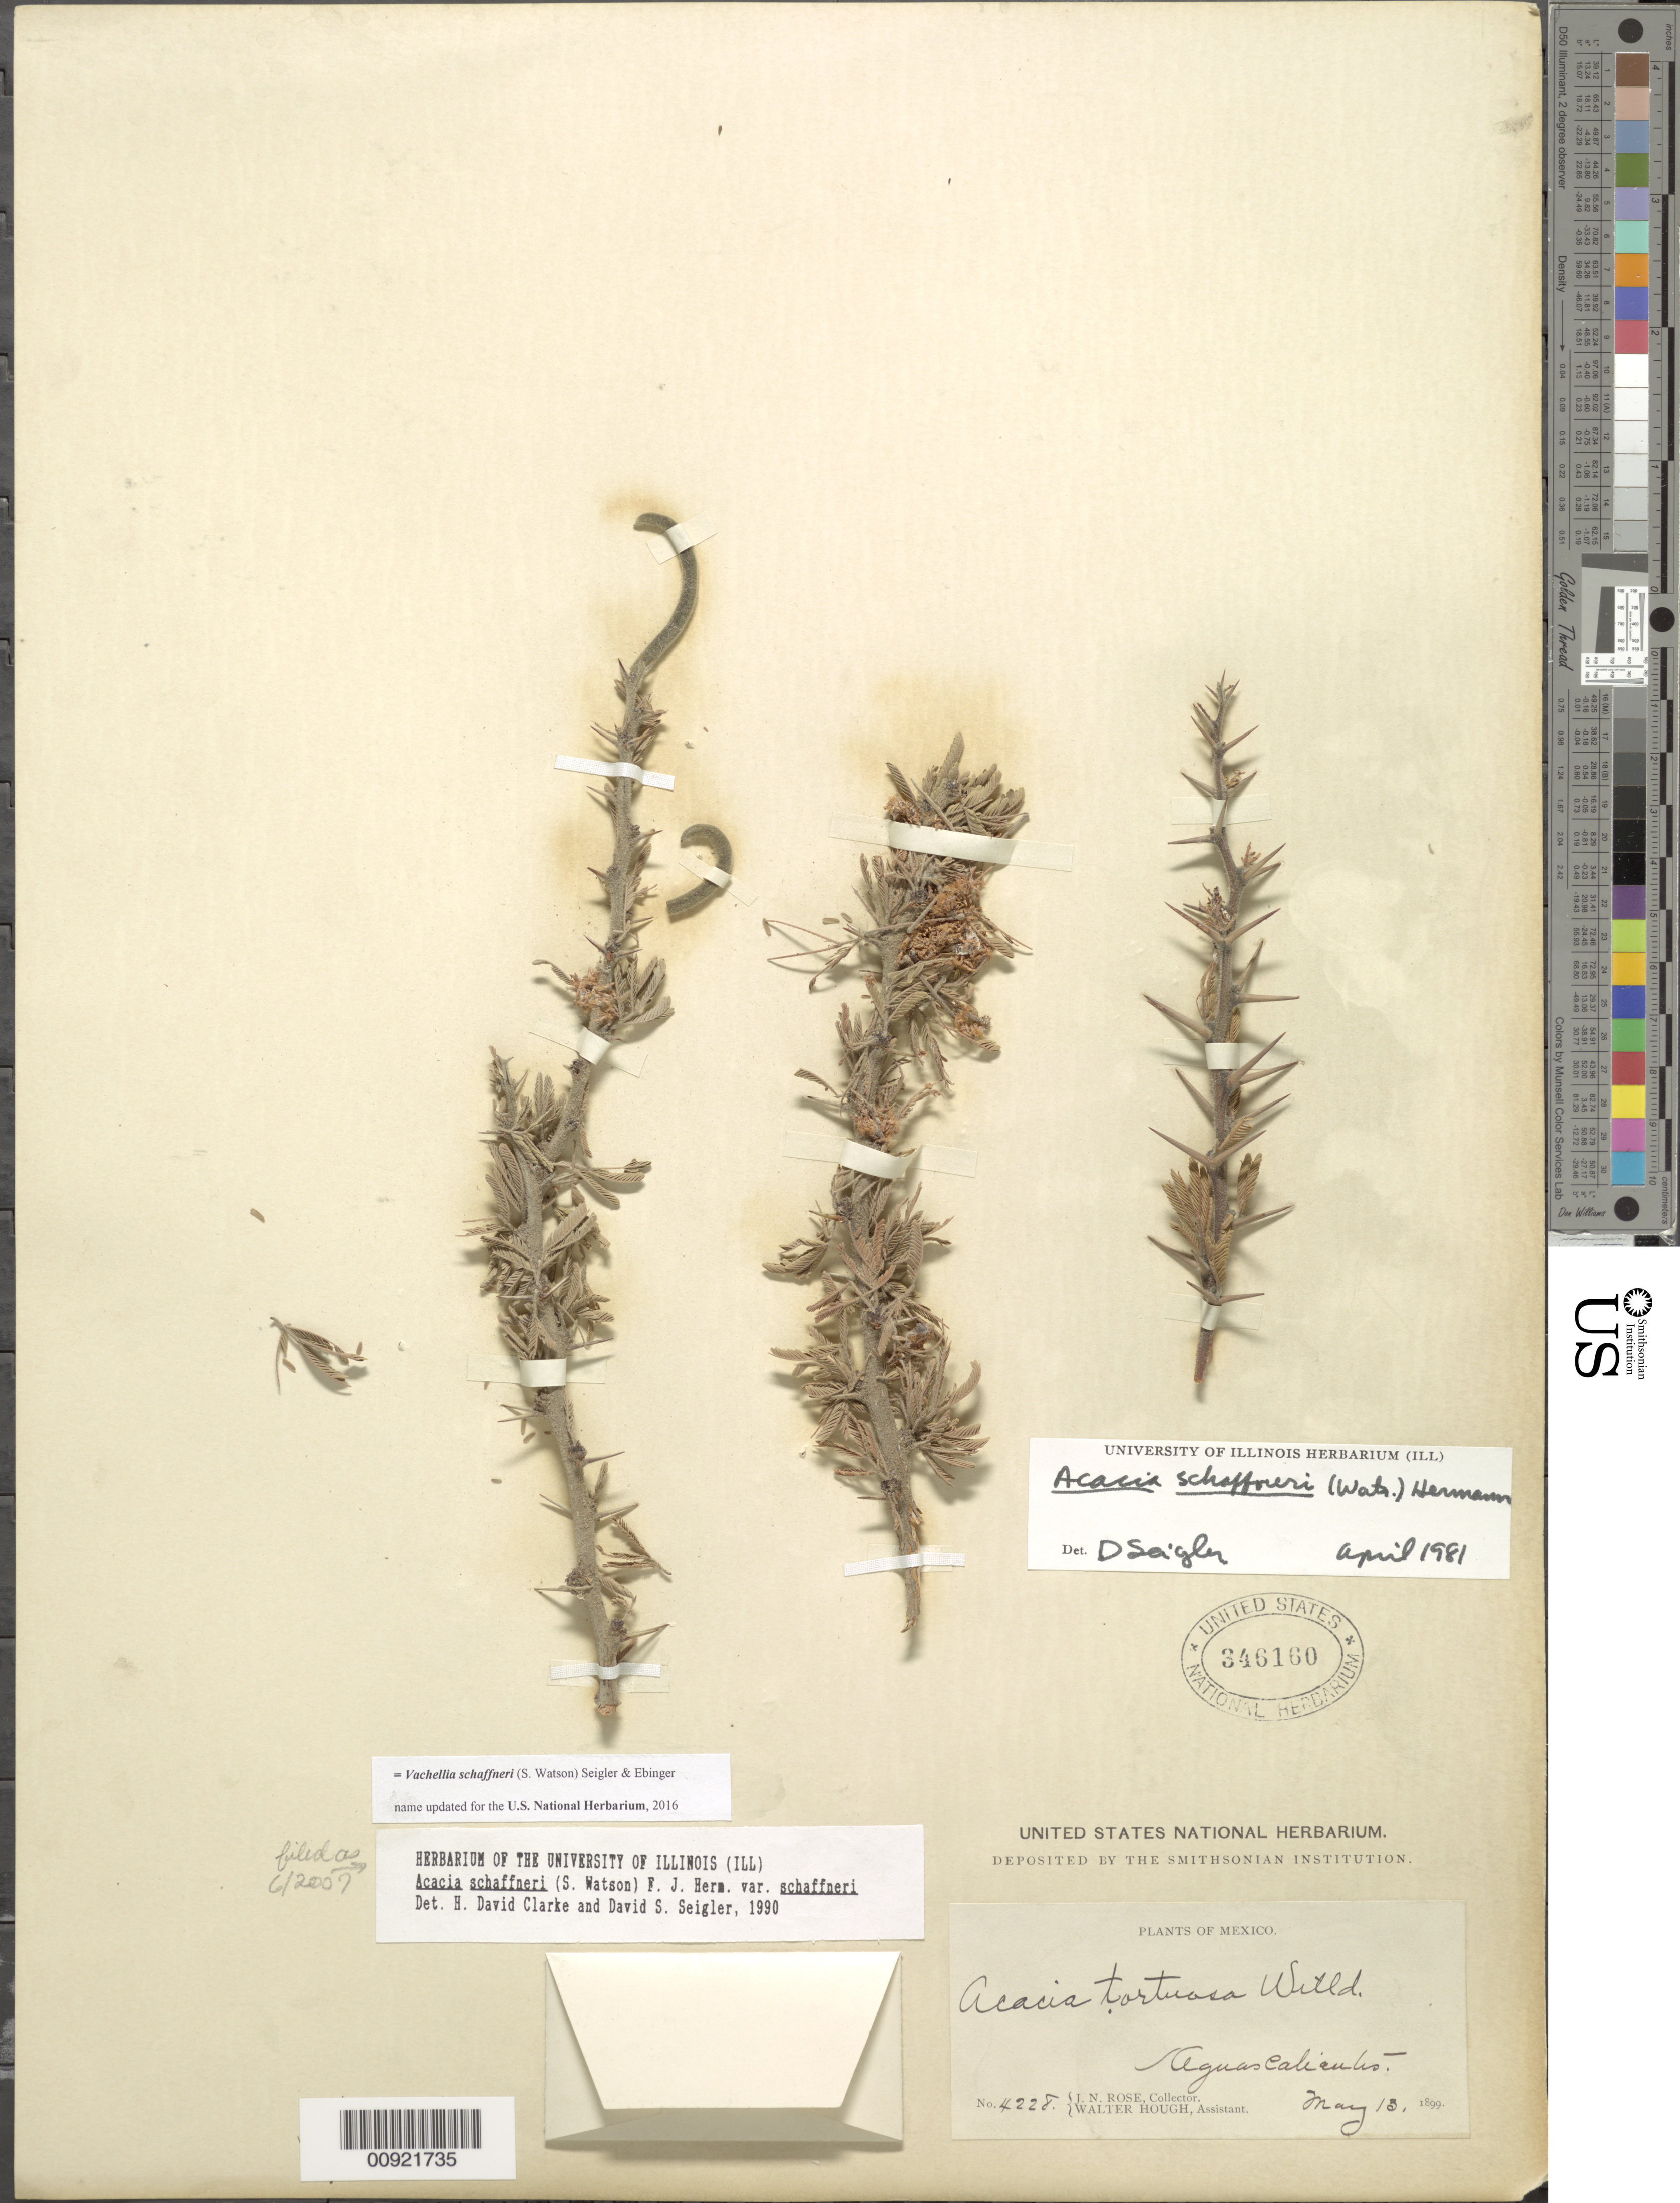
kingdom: Plantae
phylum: Tracheophyta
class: Magnoliopsida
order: Fabales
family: Fabaceae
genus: Vachellia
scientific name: Vachellia schaffneri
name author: (S. Watson) Seigler & Ebinger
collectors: J. N. Rose & W. Hough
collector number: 4228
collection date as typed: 13 May 1899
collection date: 1899-05-13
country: Mexico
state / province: Aguascalientes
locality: Aguascalientes.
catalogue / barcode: US 346160